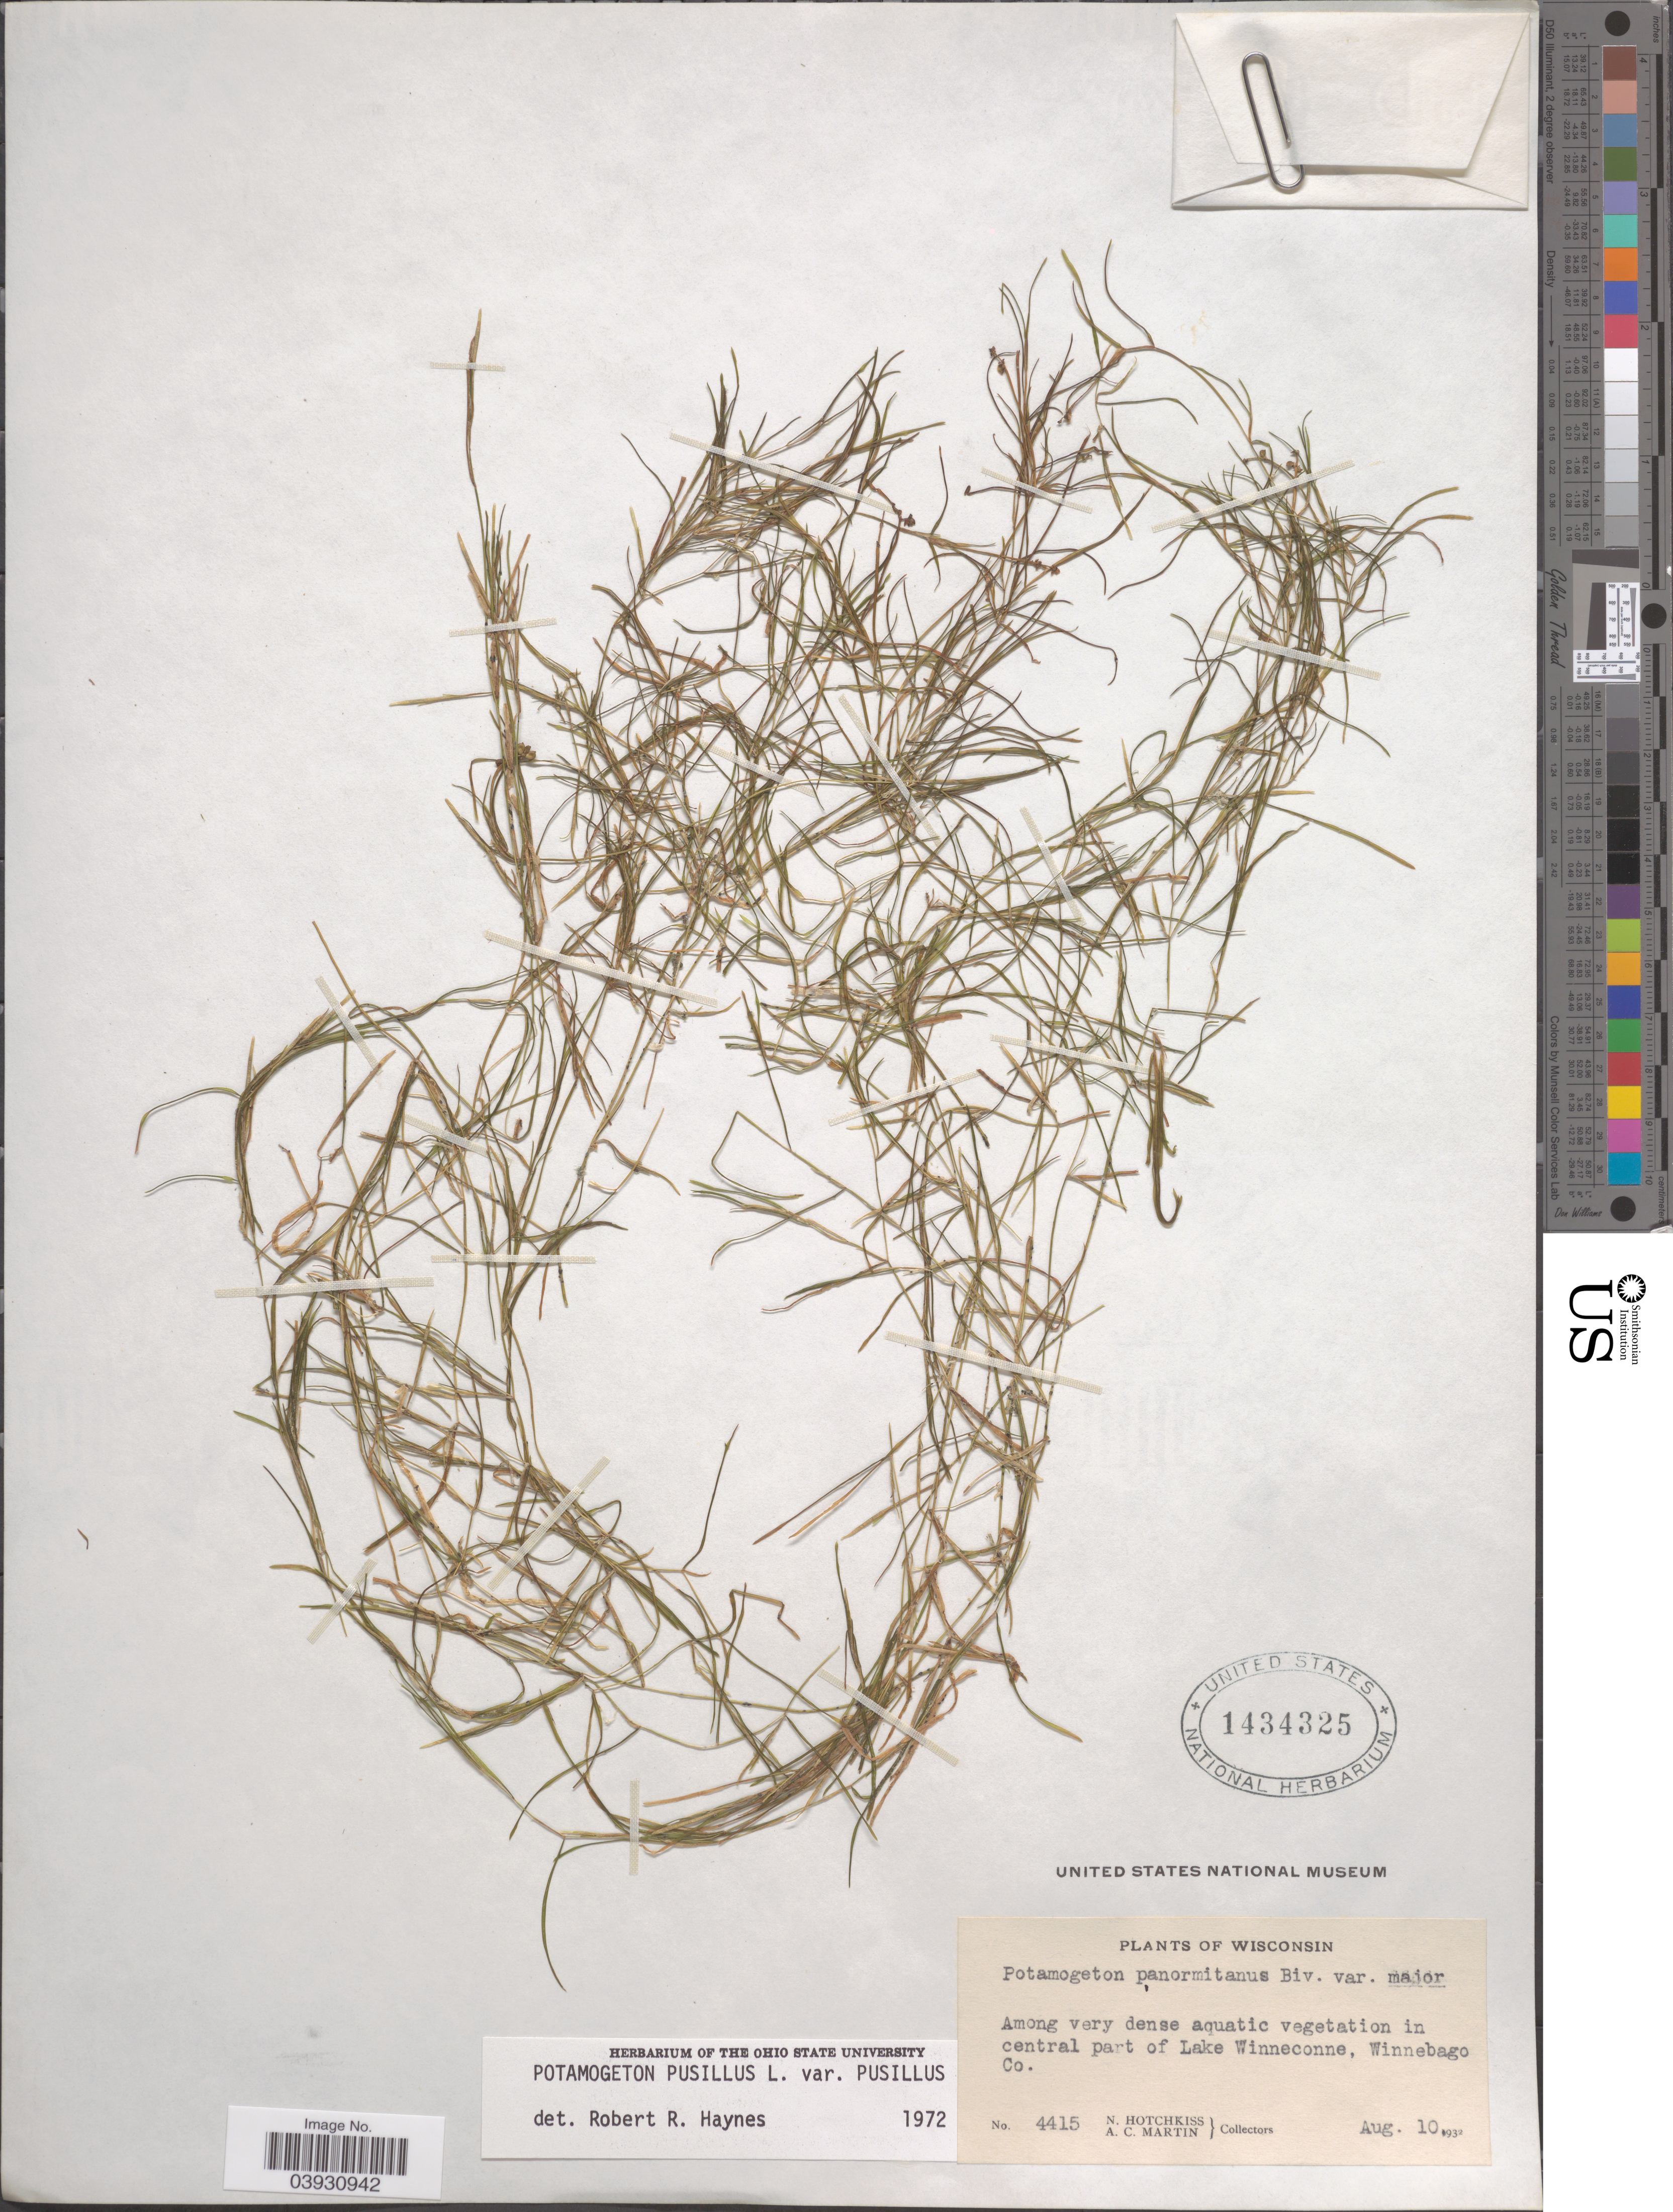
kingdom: Plantae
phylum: Tracheophyta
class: Liliopsida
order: Alismatales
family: Potamogetonaceae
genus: Potamogeton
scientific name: Potamogeton pusillus var. pusillus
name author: L.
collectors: N. Hotchkiss & A. C. Martin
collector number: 4415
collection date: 1932-08-10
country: United States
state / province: Wisconsin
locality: Among very dense aquatic vegetation in central part of Lake Winneconne, Winnebago Co.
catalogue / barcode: US 1434325